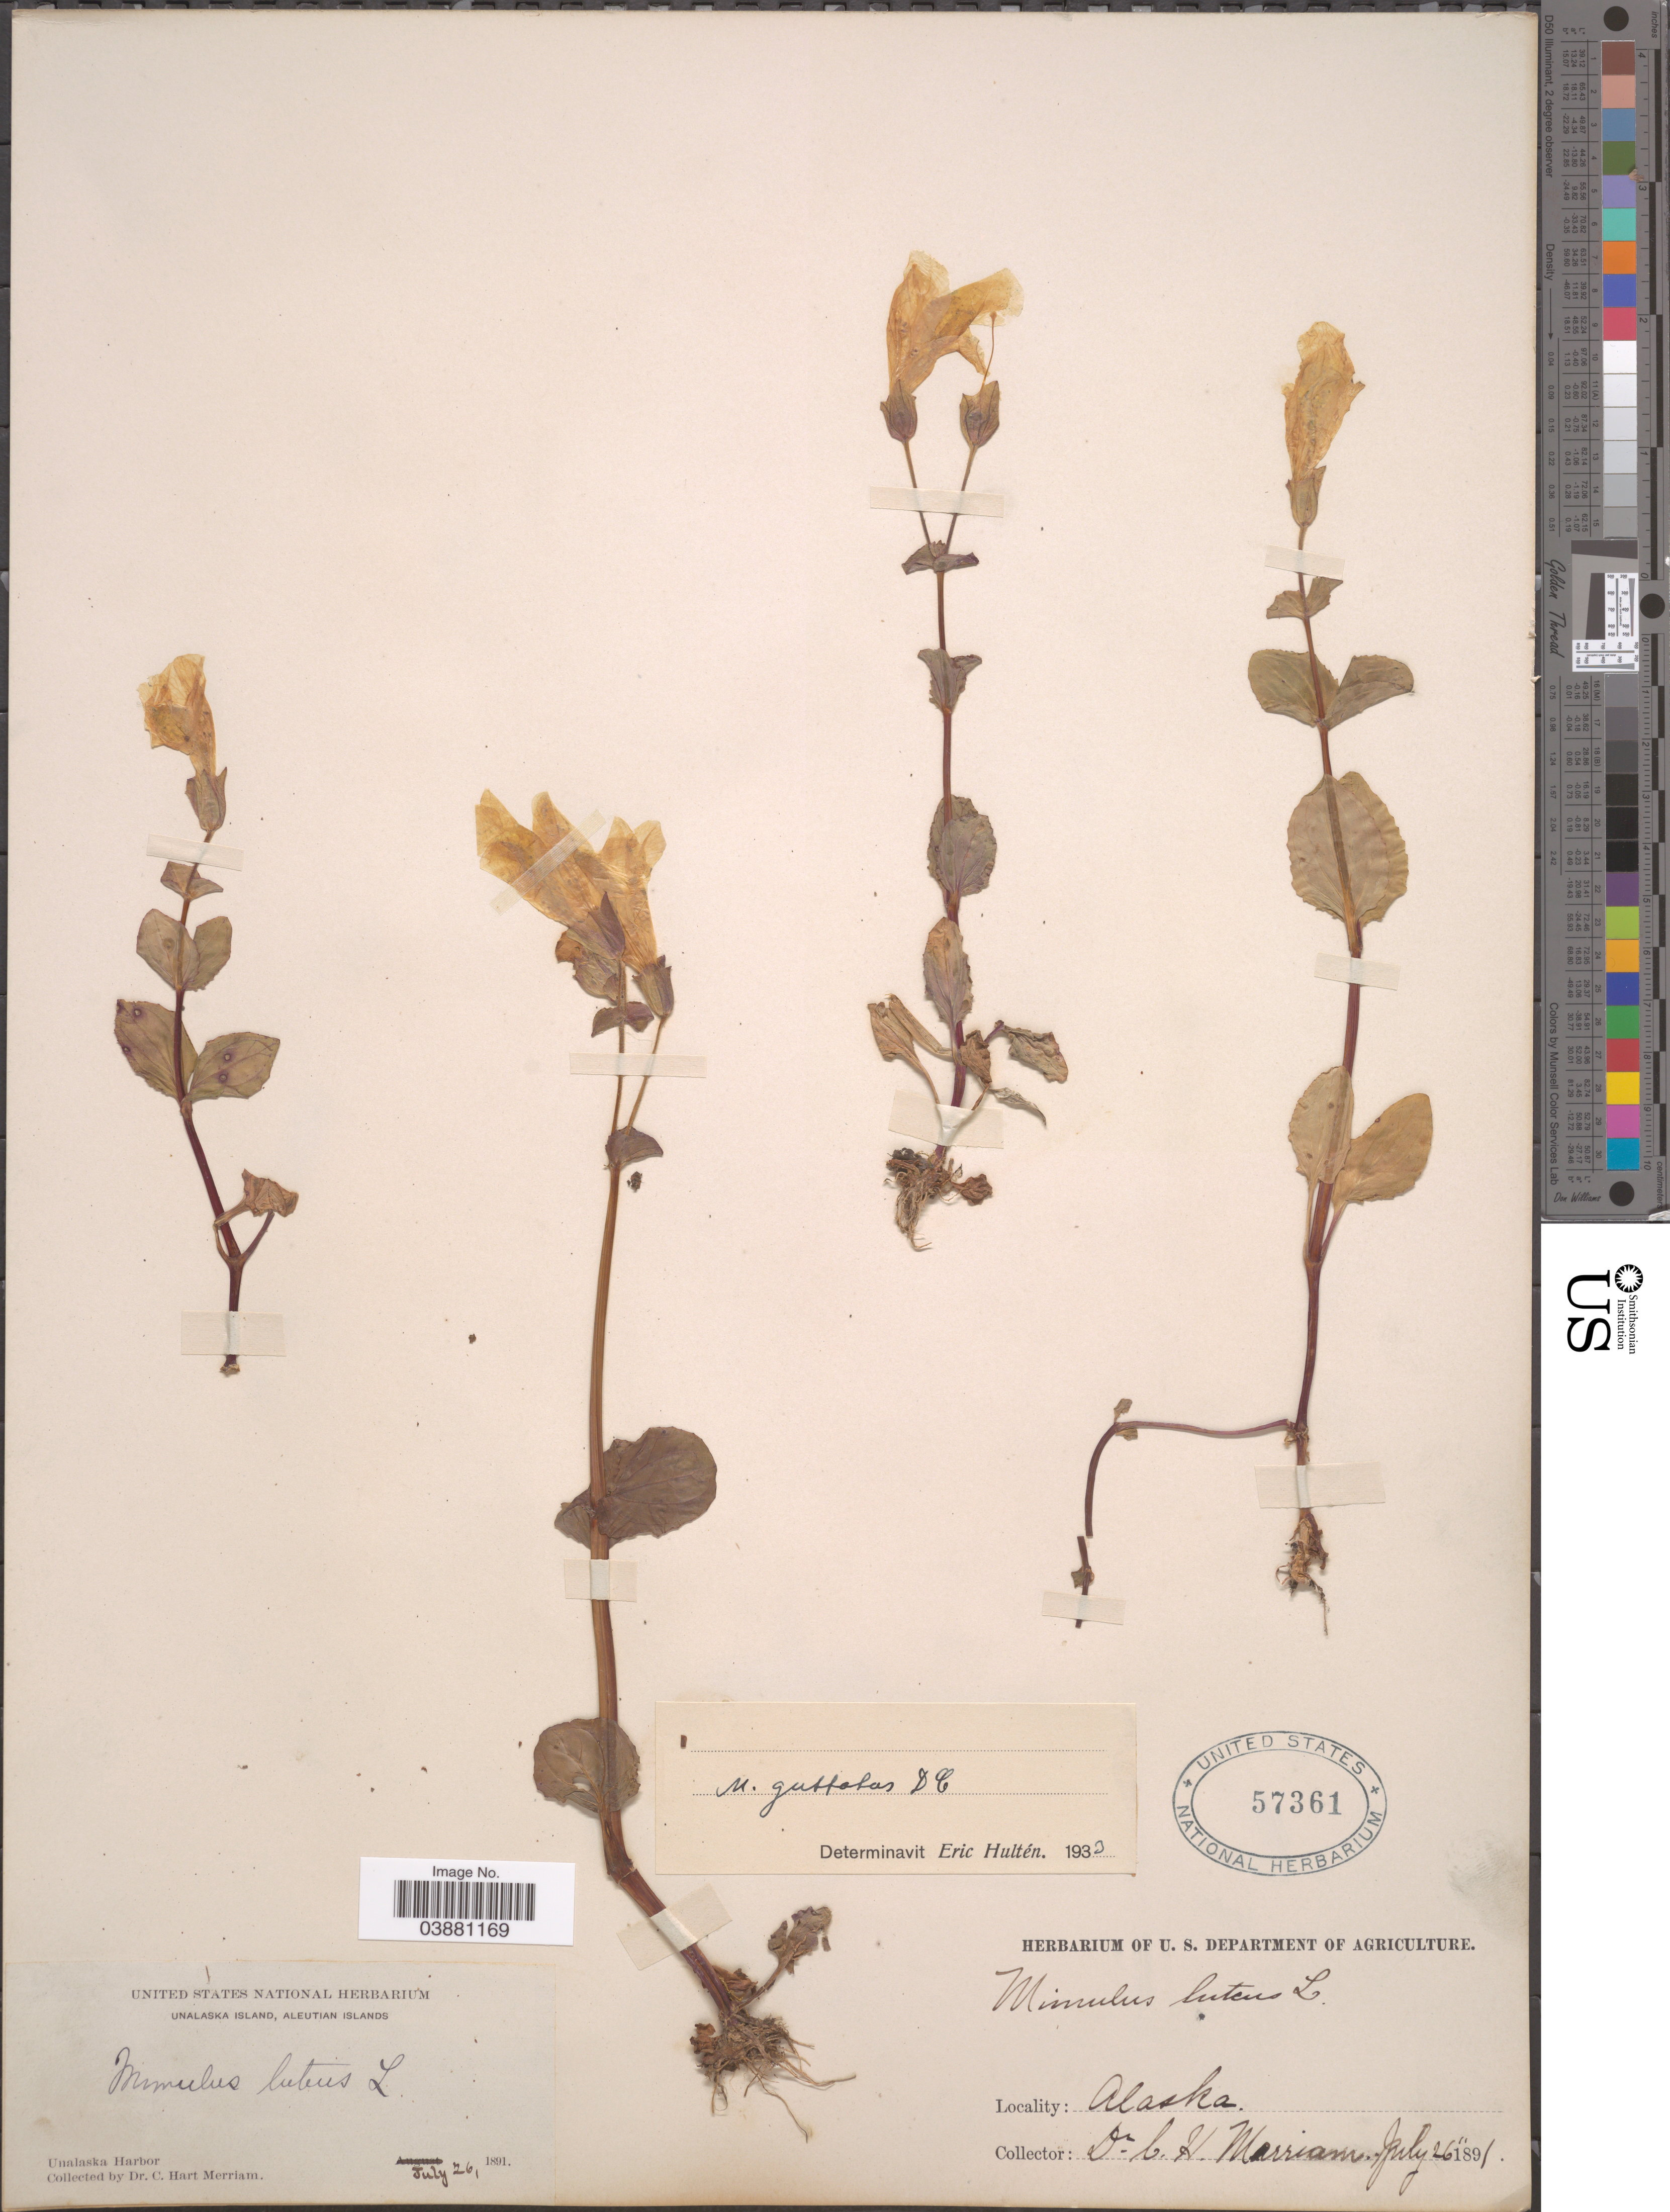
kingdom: Plantae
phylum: Tracheophyta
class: Magnoliopsida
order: Lamiales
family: Phrymaceae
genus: Mimulus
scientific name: Mimulus guttatus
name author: DC.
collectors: C. Merriam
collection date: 1891-07-26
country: United States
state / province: Alaska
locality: Unalaska Island, Aleutian Islands. Unalaska Harbor.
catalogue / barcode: US 57361